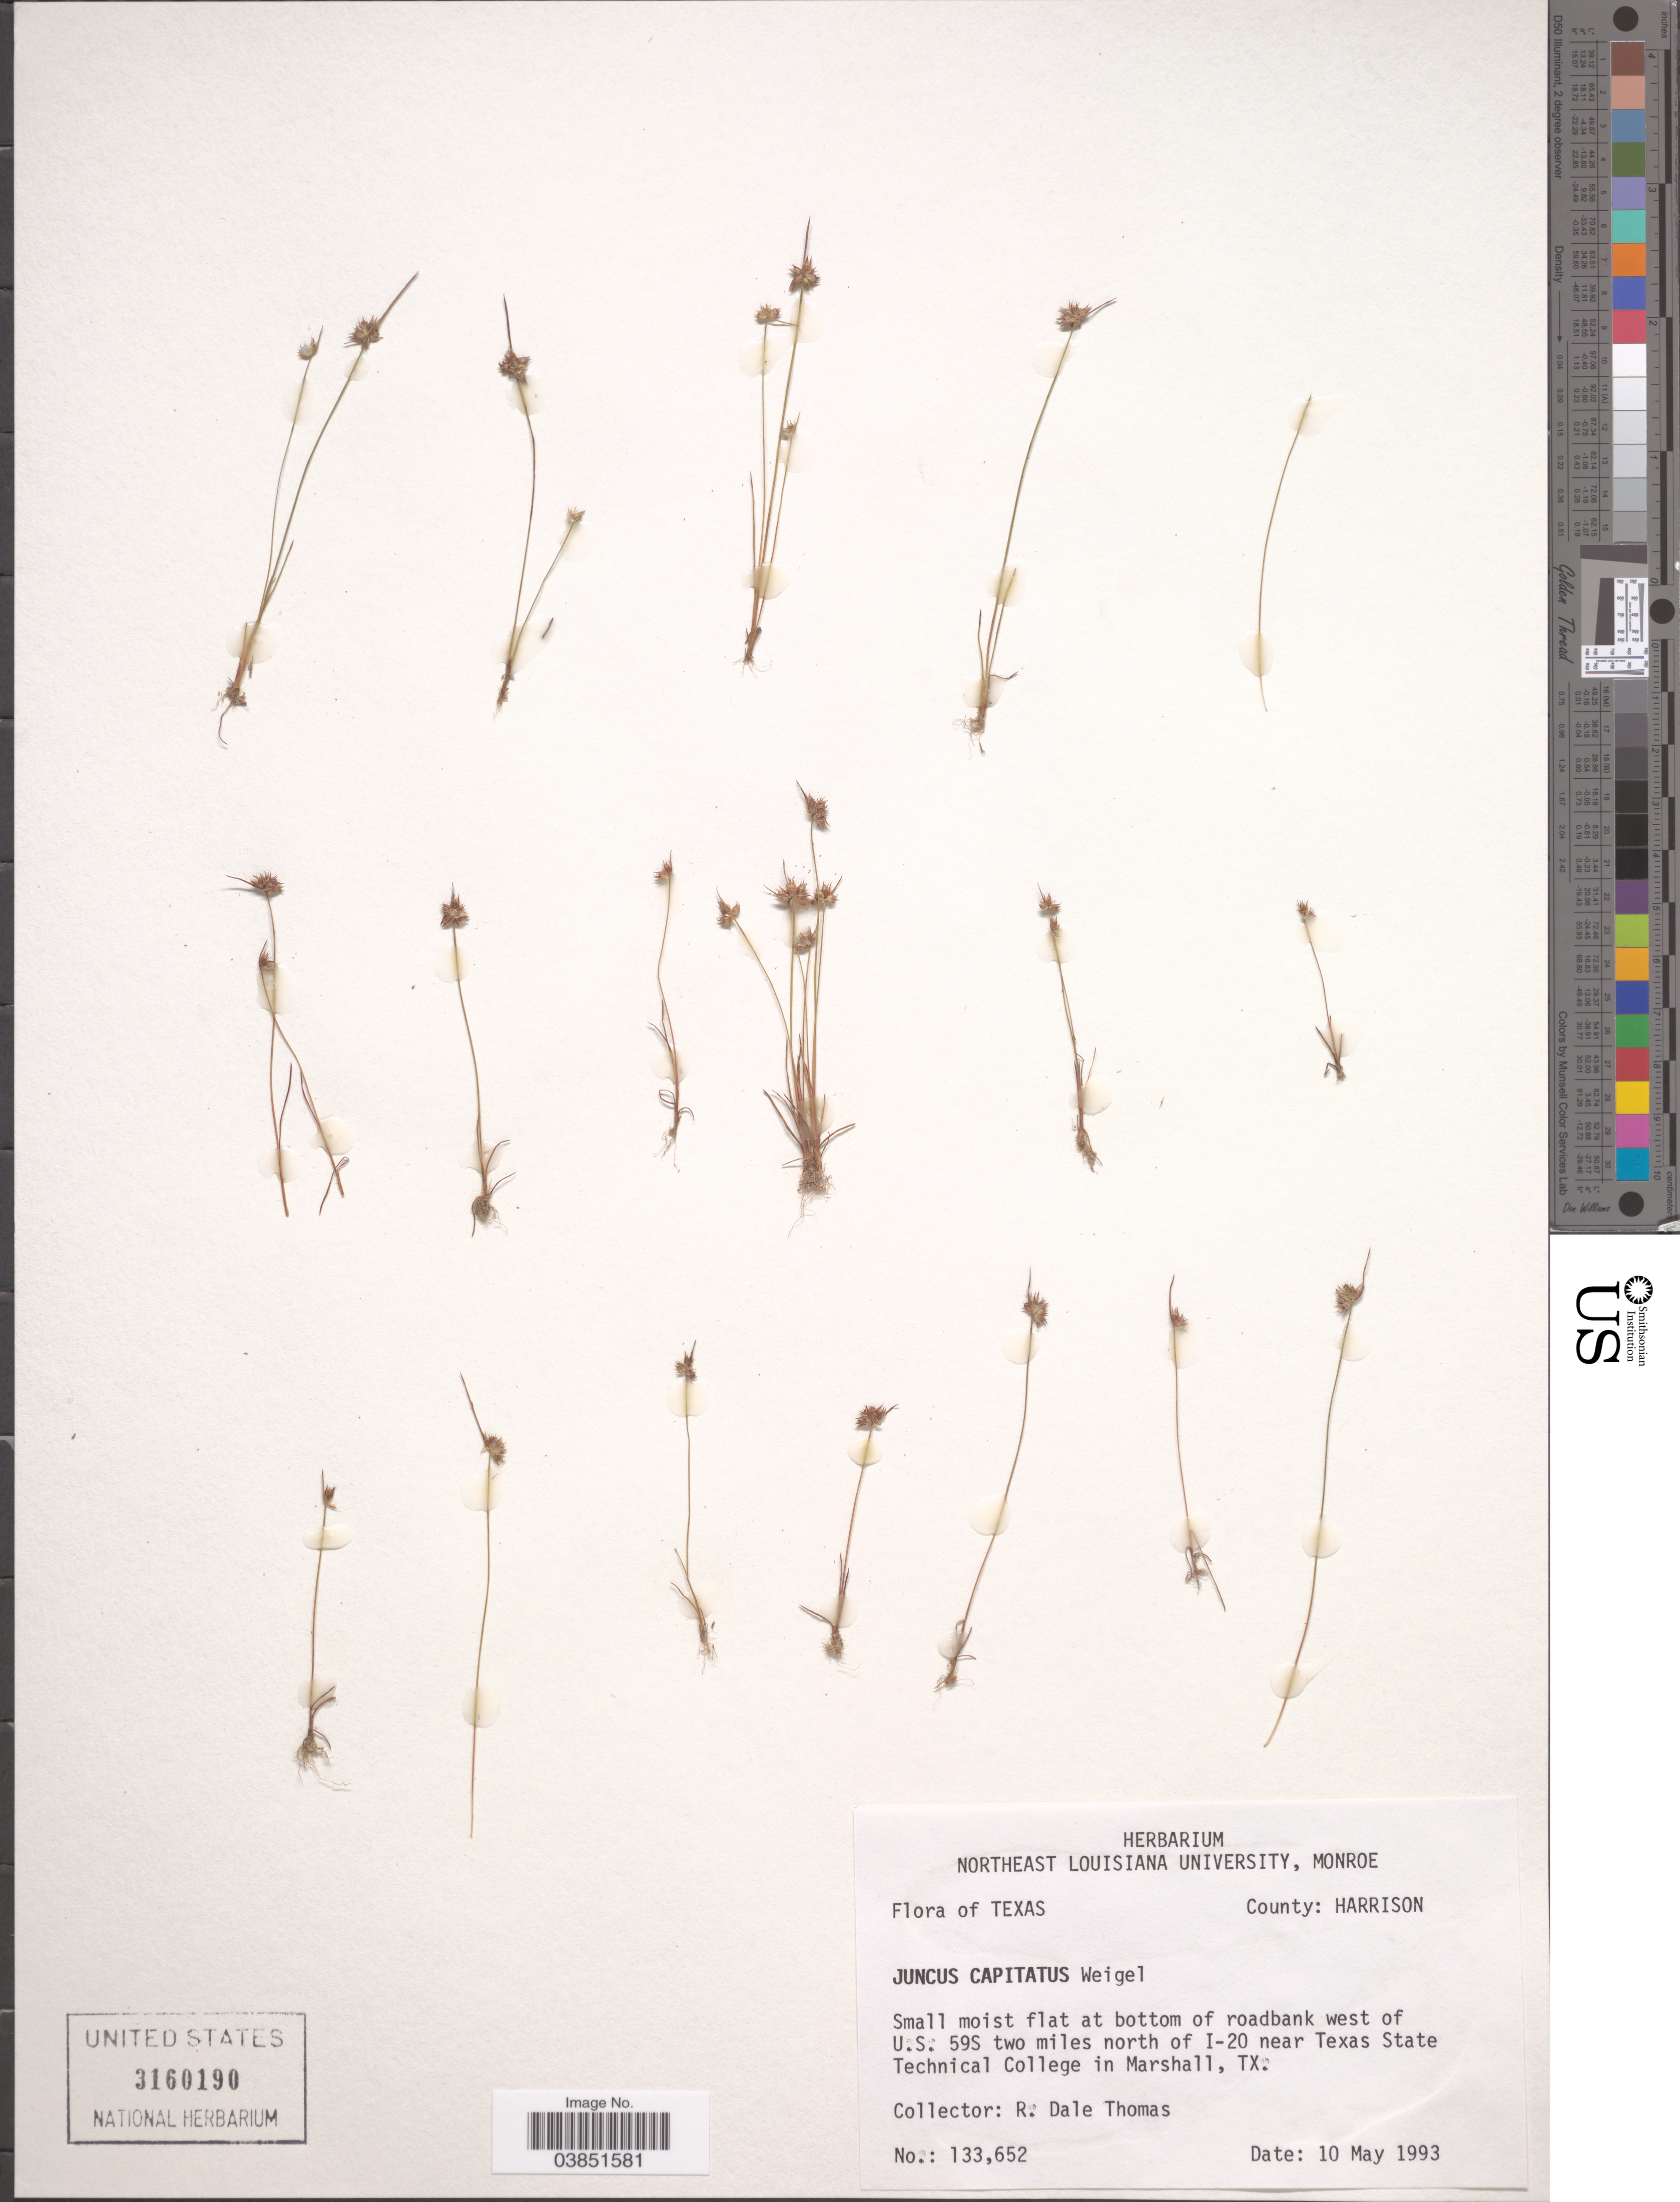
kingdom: Plantae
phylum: Tracheophyta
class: Liliopsida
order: Poales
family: Juncaceae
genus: Juncus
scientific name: Juncus capitatus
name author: Weigel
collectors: R. Thomas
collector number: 133652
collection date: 1993-05-10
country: United States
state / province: Texas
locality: County: Harrison. At bottom of roadbank west of U.S. 59S two miles north of I-20 near Texas State Technical College in Marshall.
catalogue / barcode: US 3160190